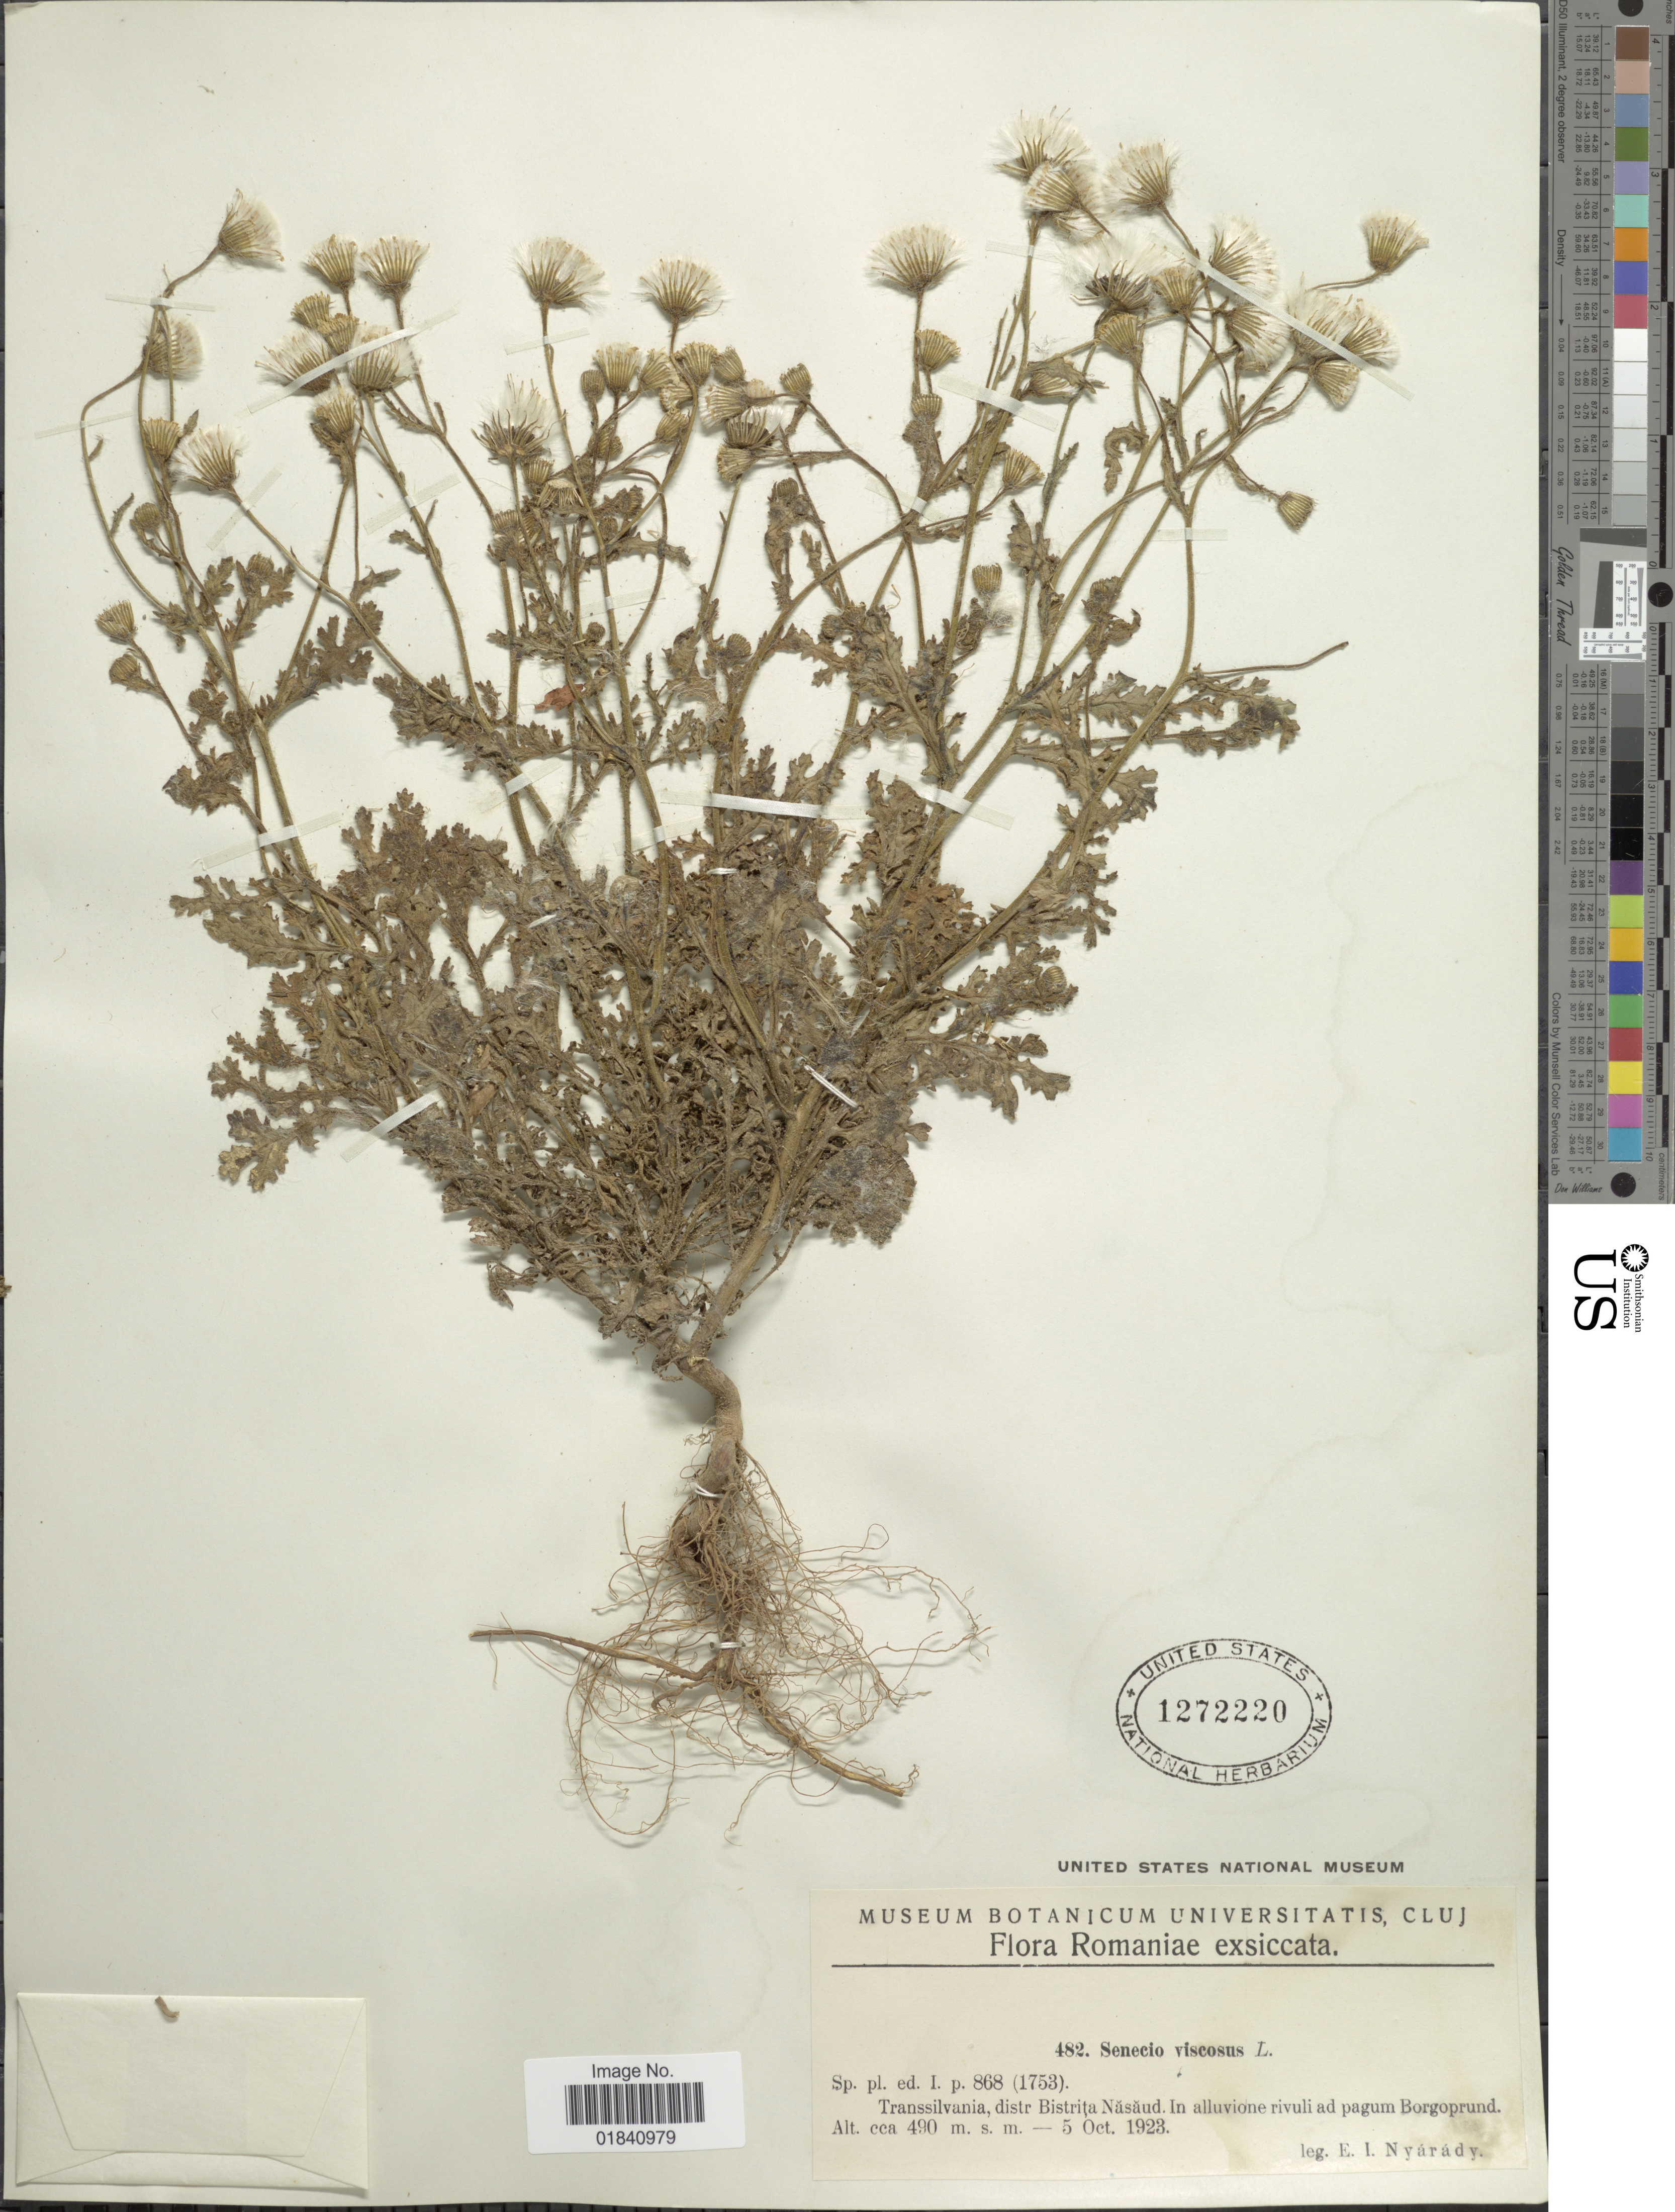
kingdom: Plantae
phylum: Tracheophyta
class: Magnoliopsida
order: Asterales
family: Asteraceae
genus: Senecio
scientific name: Senecio viscosus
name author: L.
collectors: E. Nyárády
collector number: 482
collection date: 1923-10-05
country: Romania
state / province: Bistrita-Nasaud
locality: Transsilvania. Borgoprund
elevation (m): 490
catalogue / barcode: US 1272220